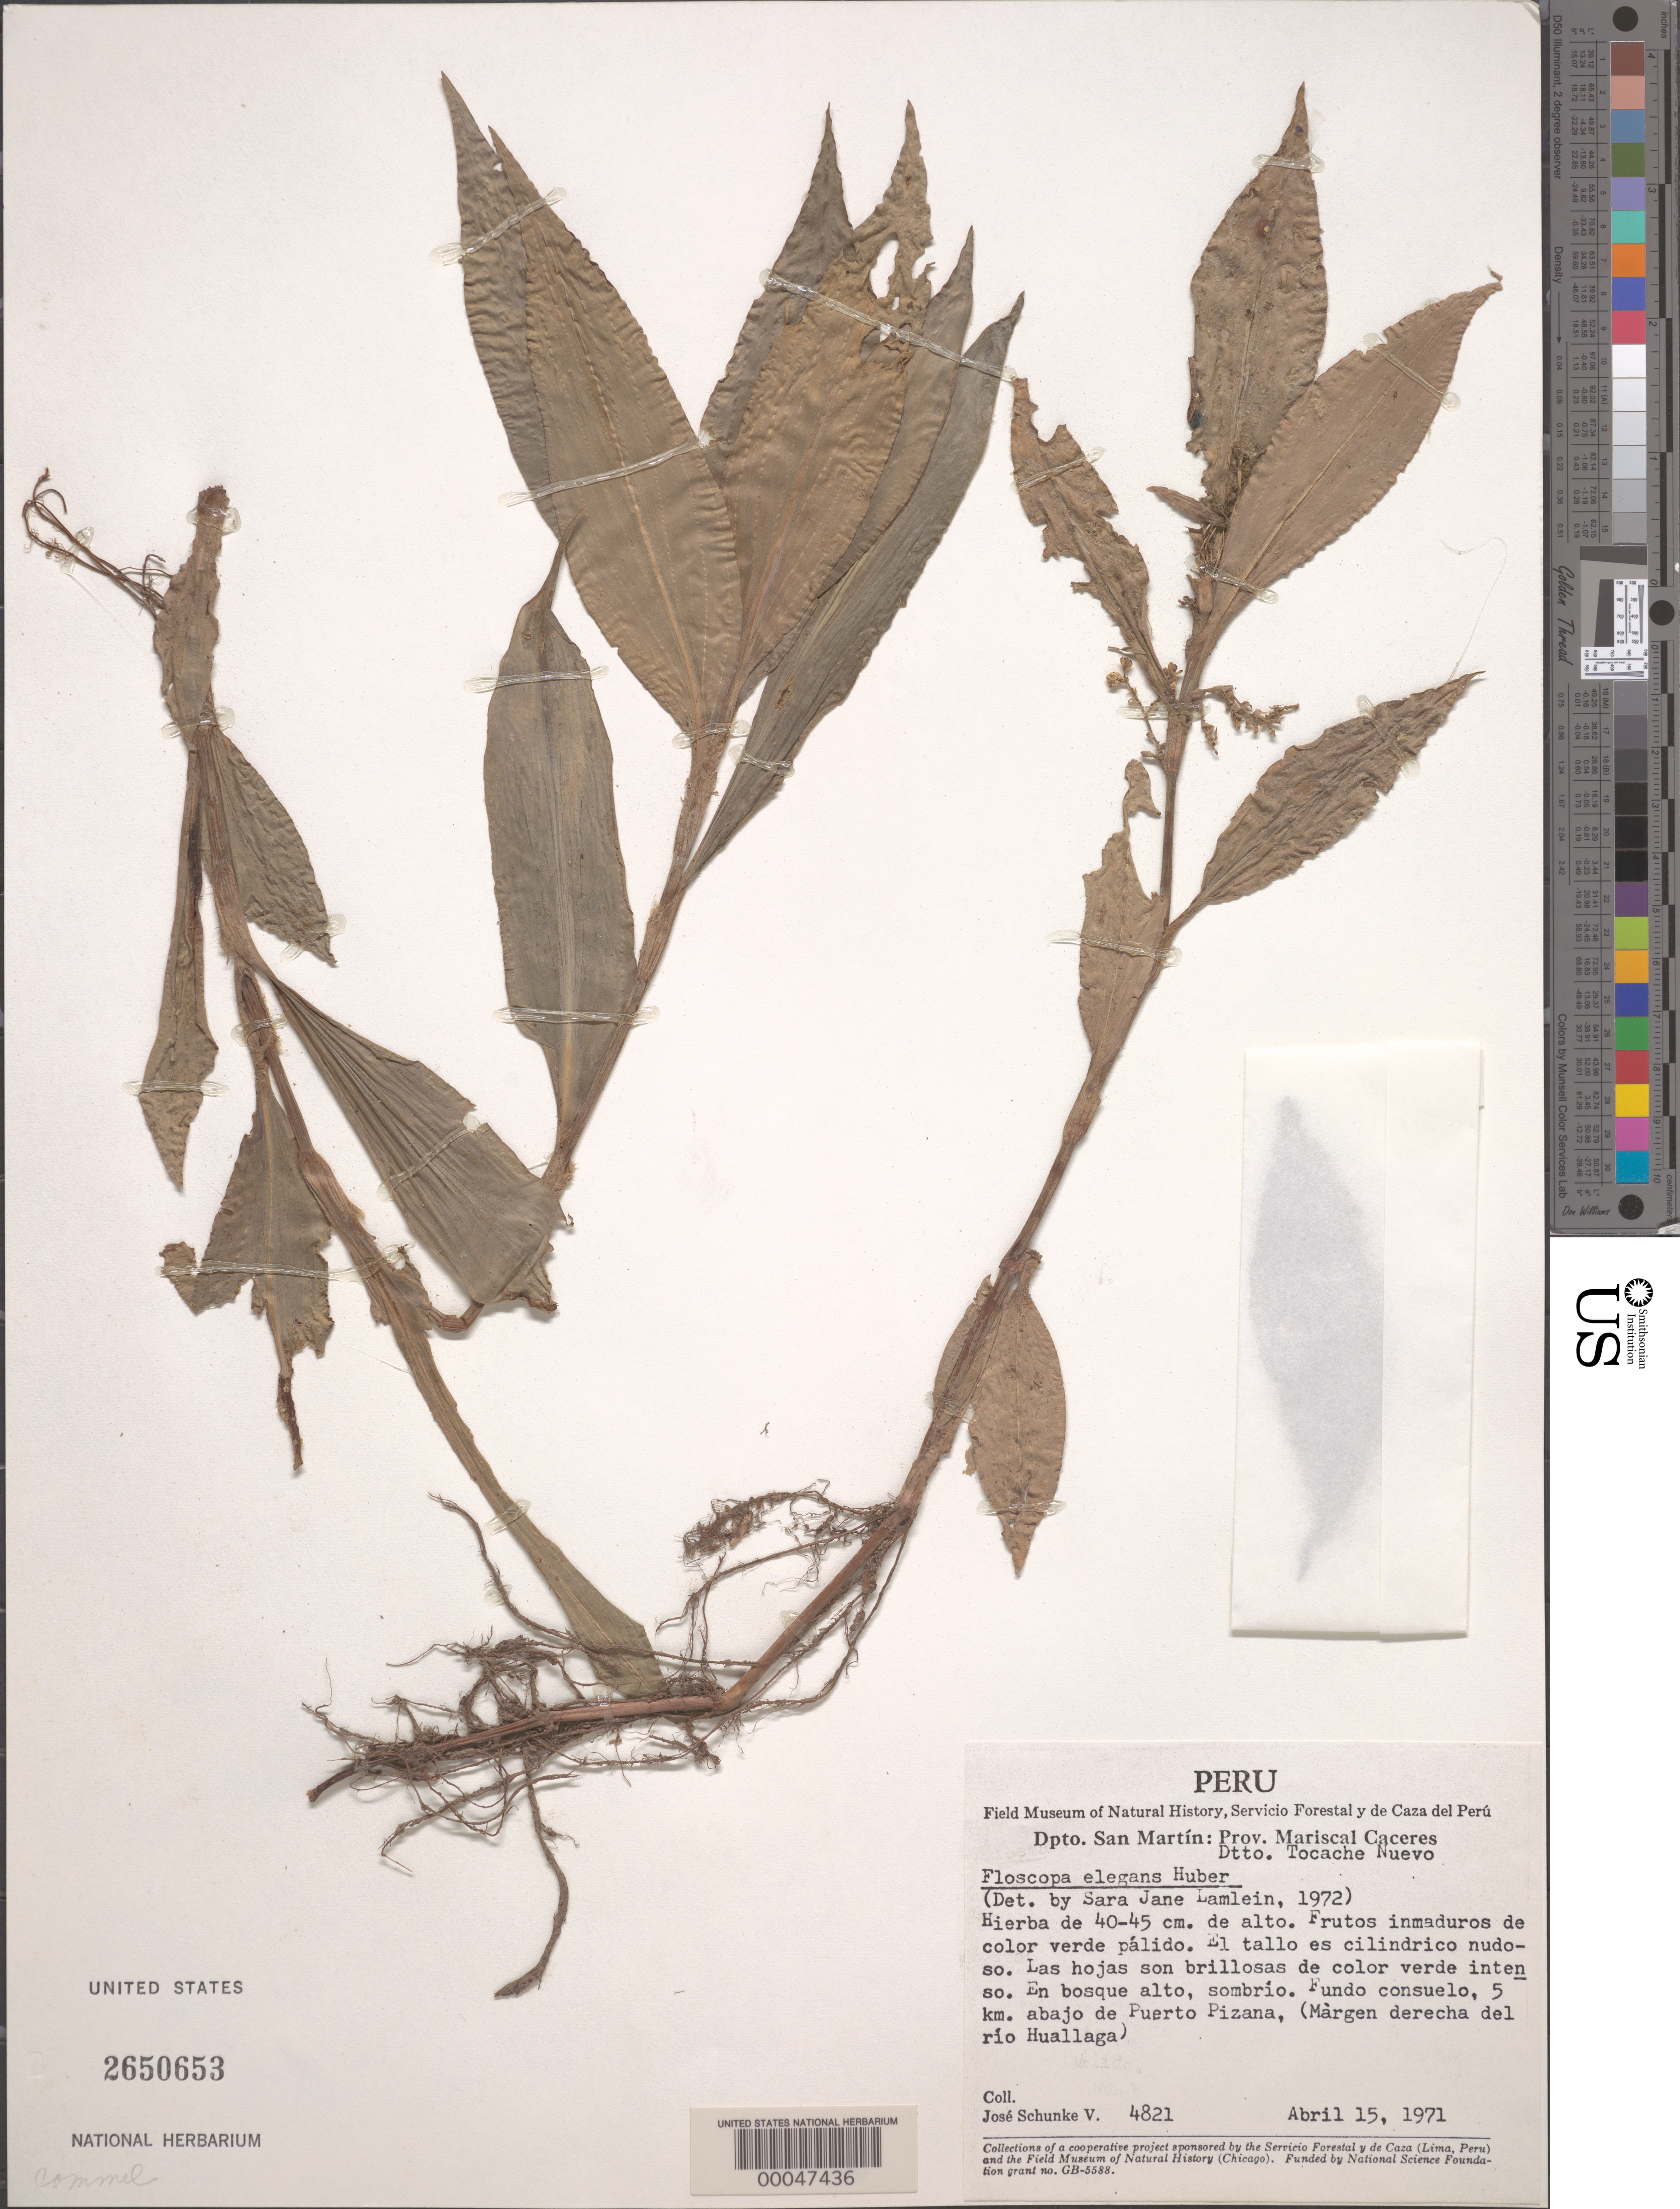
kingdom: Plantae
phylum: Tracheophyta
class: Liliopsida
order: Commelinales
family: Commelinaceae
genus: Floscopa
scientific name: Floscopa elegans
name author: Huber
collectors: J. Schunke Vigo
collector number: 4821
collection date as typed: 15 Apr 1971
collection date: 1971-04-15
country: Peru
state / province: San Martín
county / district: Mariscal Cáceres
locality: Rio huallaga, puerto pizana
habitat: Low forest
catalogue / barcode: US 2650653